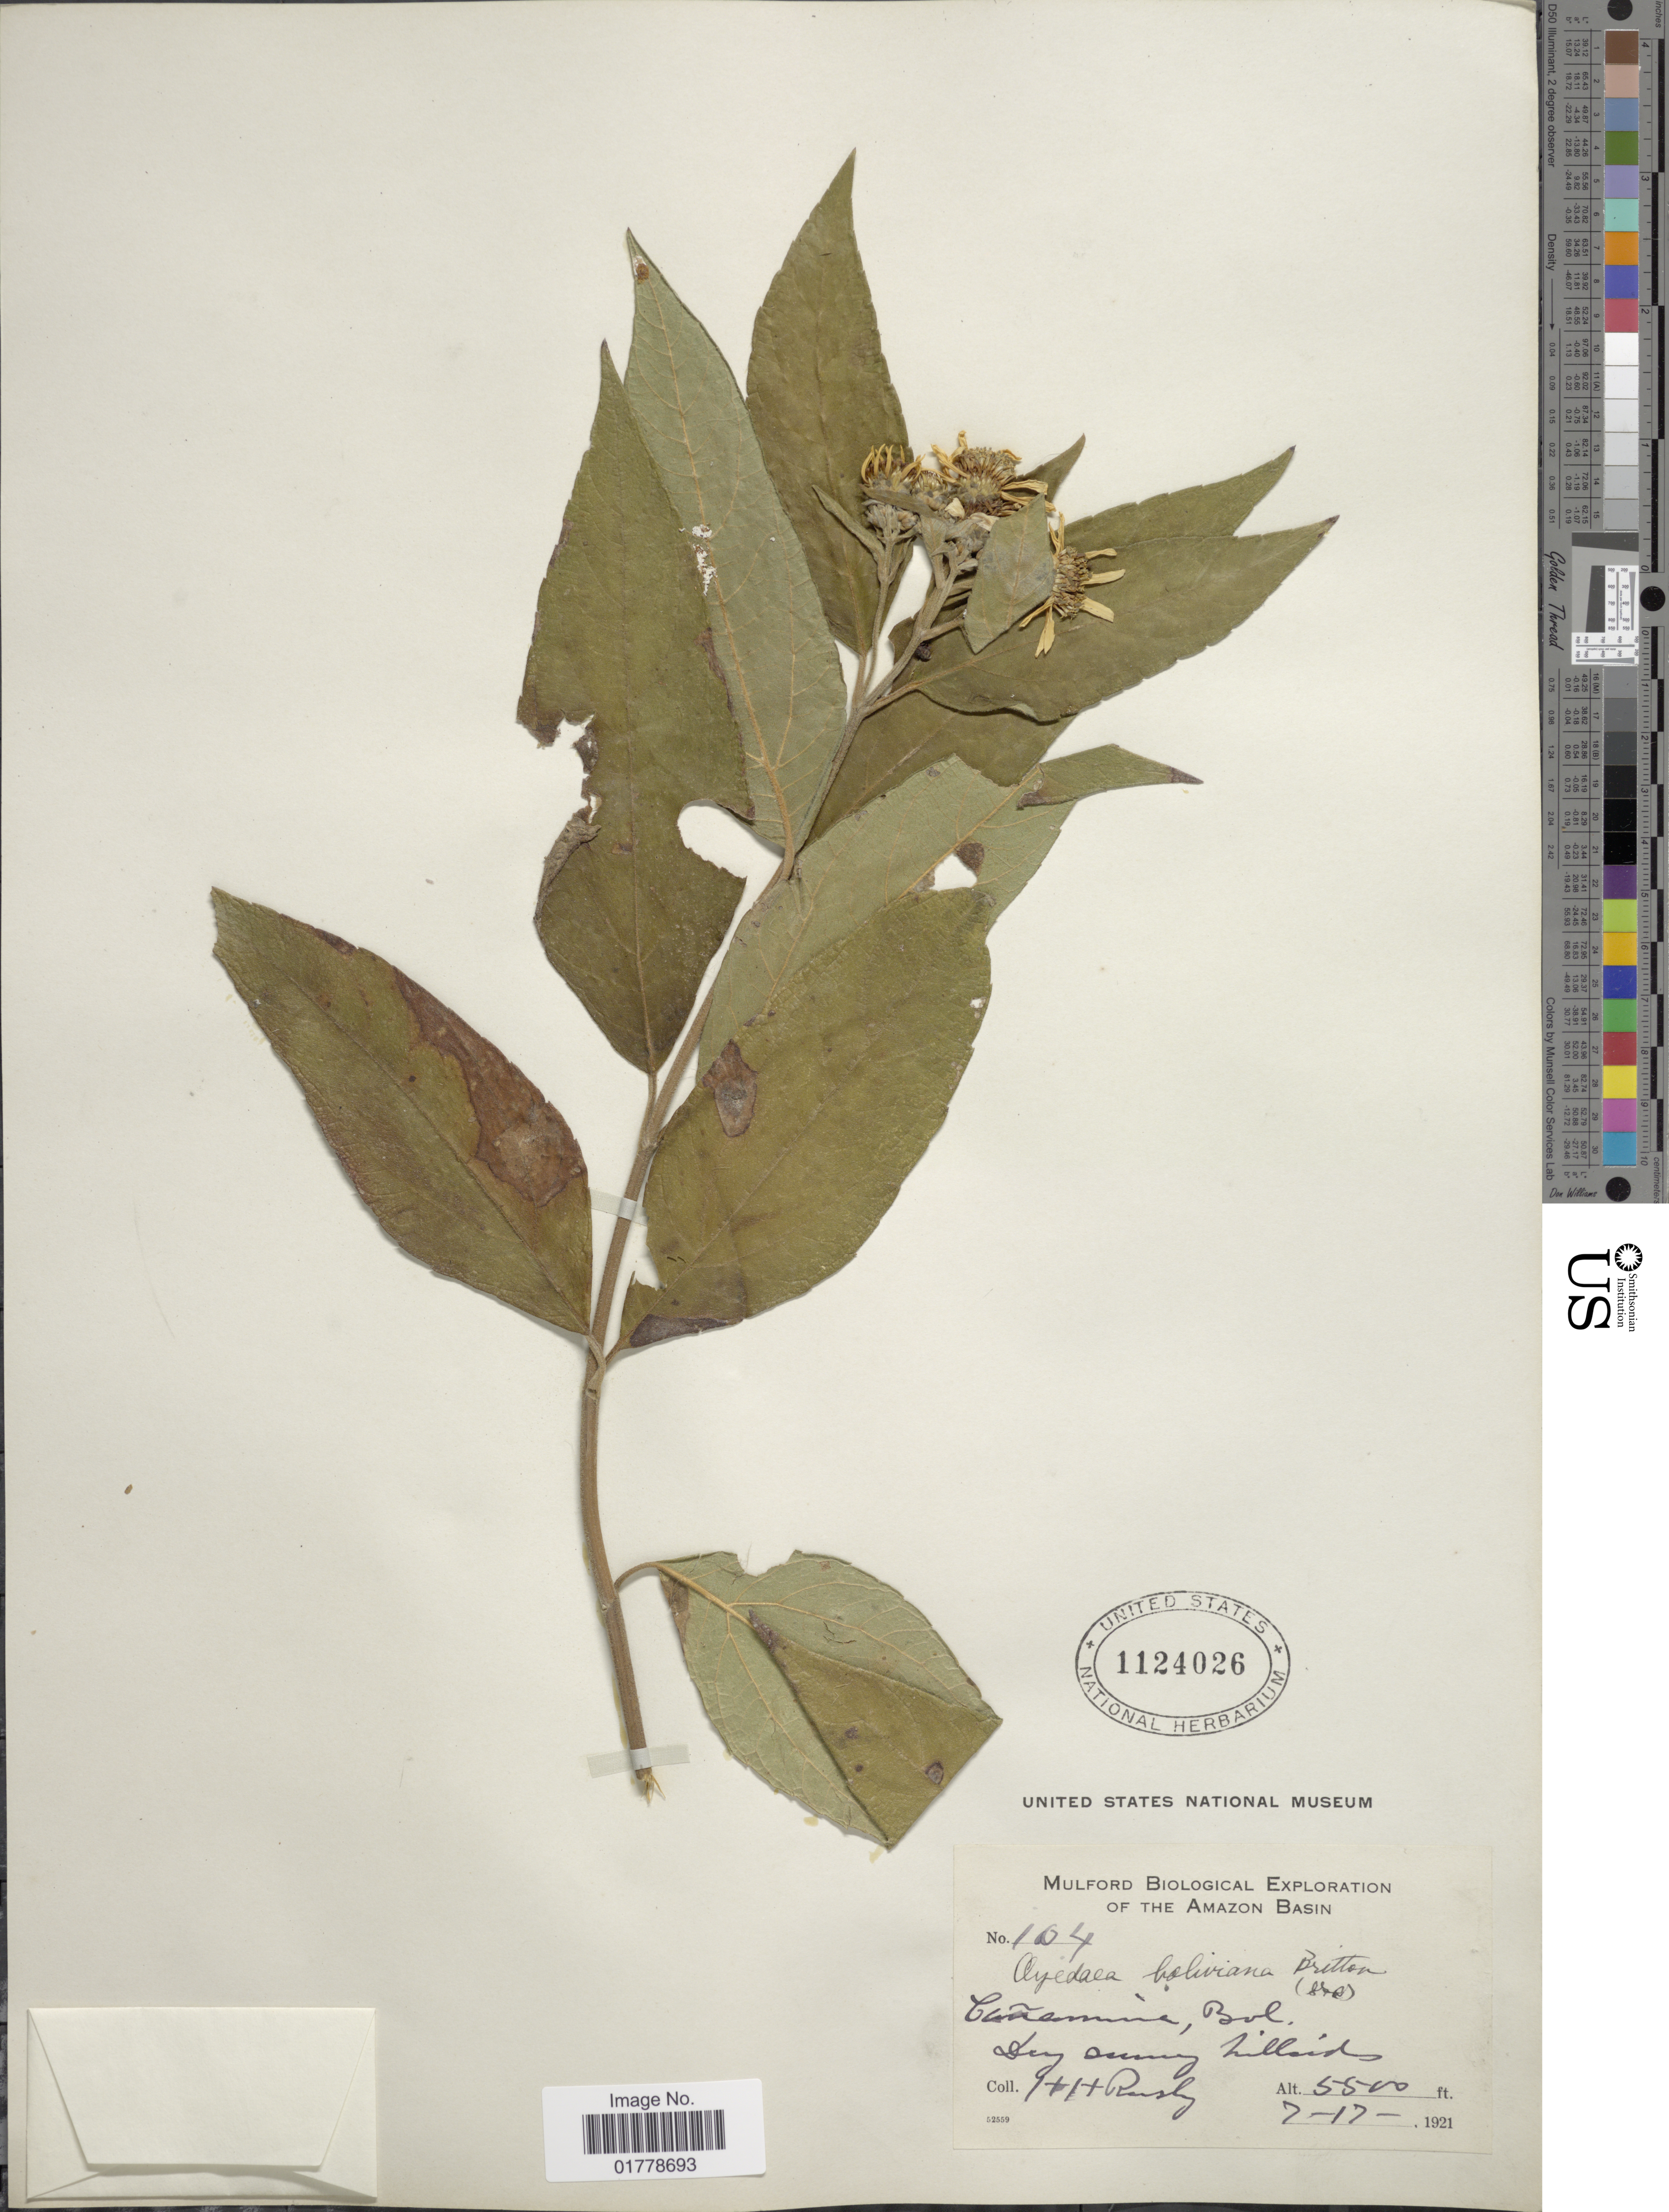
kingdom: Plantae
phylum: Tracheophyta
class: Magnoliopsida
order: Asterales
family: Asteraceae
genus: Oyedaea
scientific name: Oyedaea boliviana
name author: Britton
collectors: H. H. Rusby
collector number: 164*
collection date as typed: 7-17-1921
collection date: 1921-07-17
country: Bolivia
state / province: La Paz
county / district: Inquisivi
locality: Cañamina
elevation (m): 1676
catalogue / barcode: US 1124026